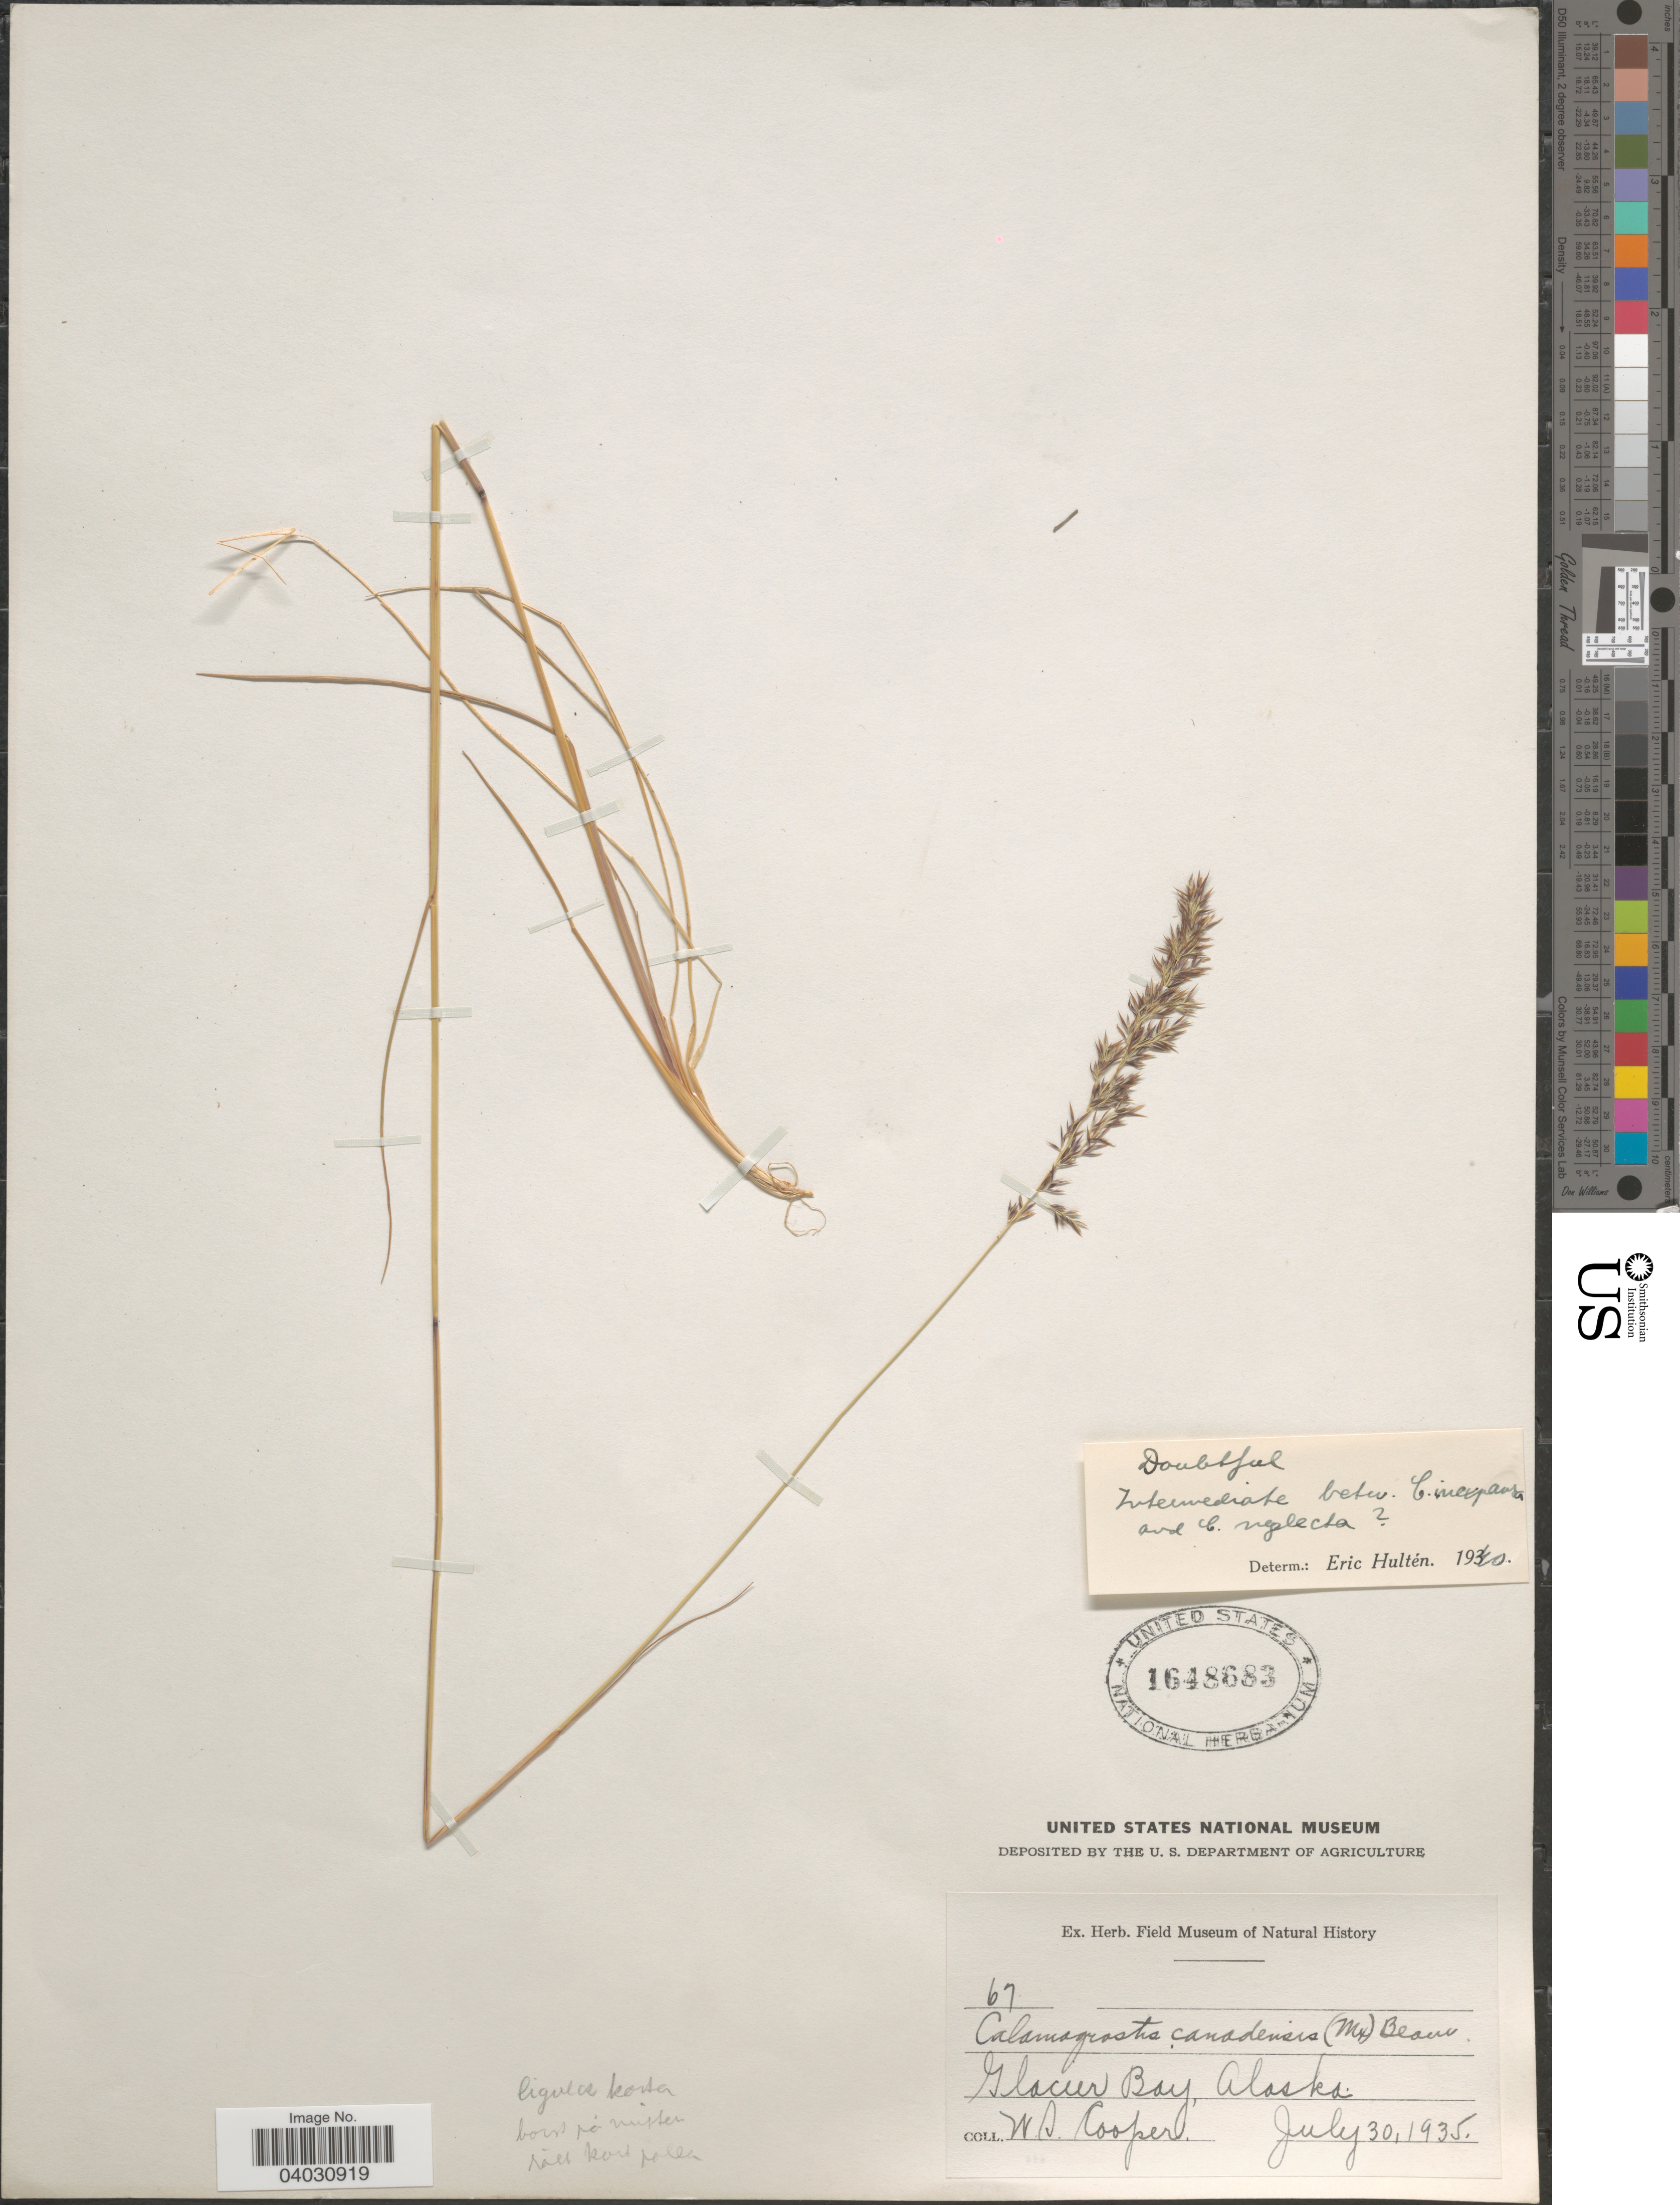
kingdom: Plantae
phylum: Tracheophyta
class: Liliopsida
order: Poales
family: Poaceae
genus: Calamagrostis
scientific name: Calamagrostis sp.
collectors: W. Cooper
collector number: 67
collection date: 1935-07-30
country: United States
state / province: Alaska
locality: Glacier Bay.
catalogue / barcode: US 1648683